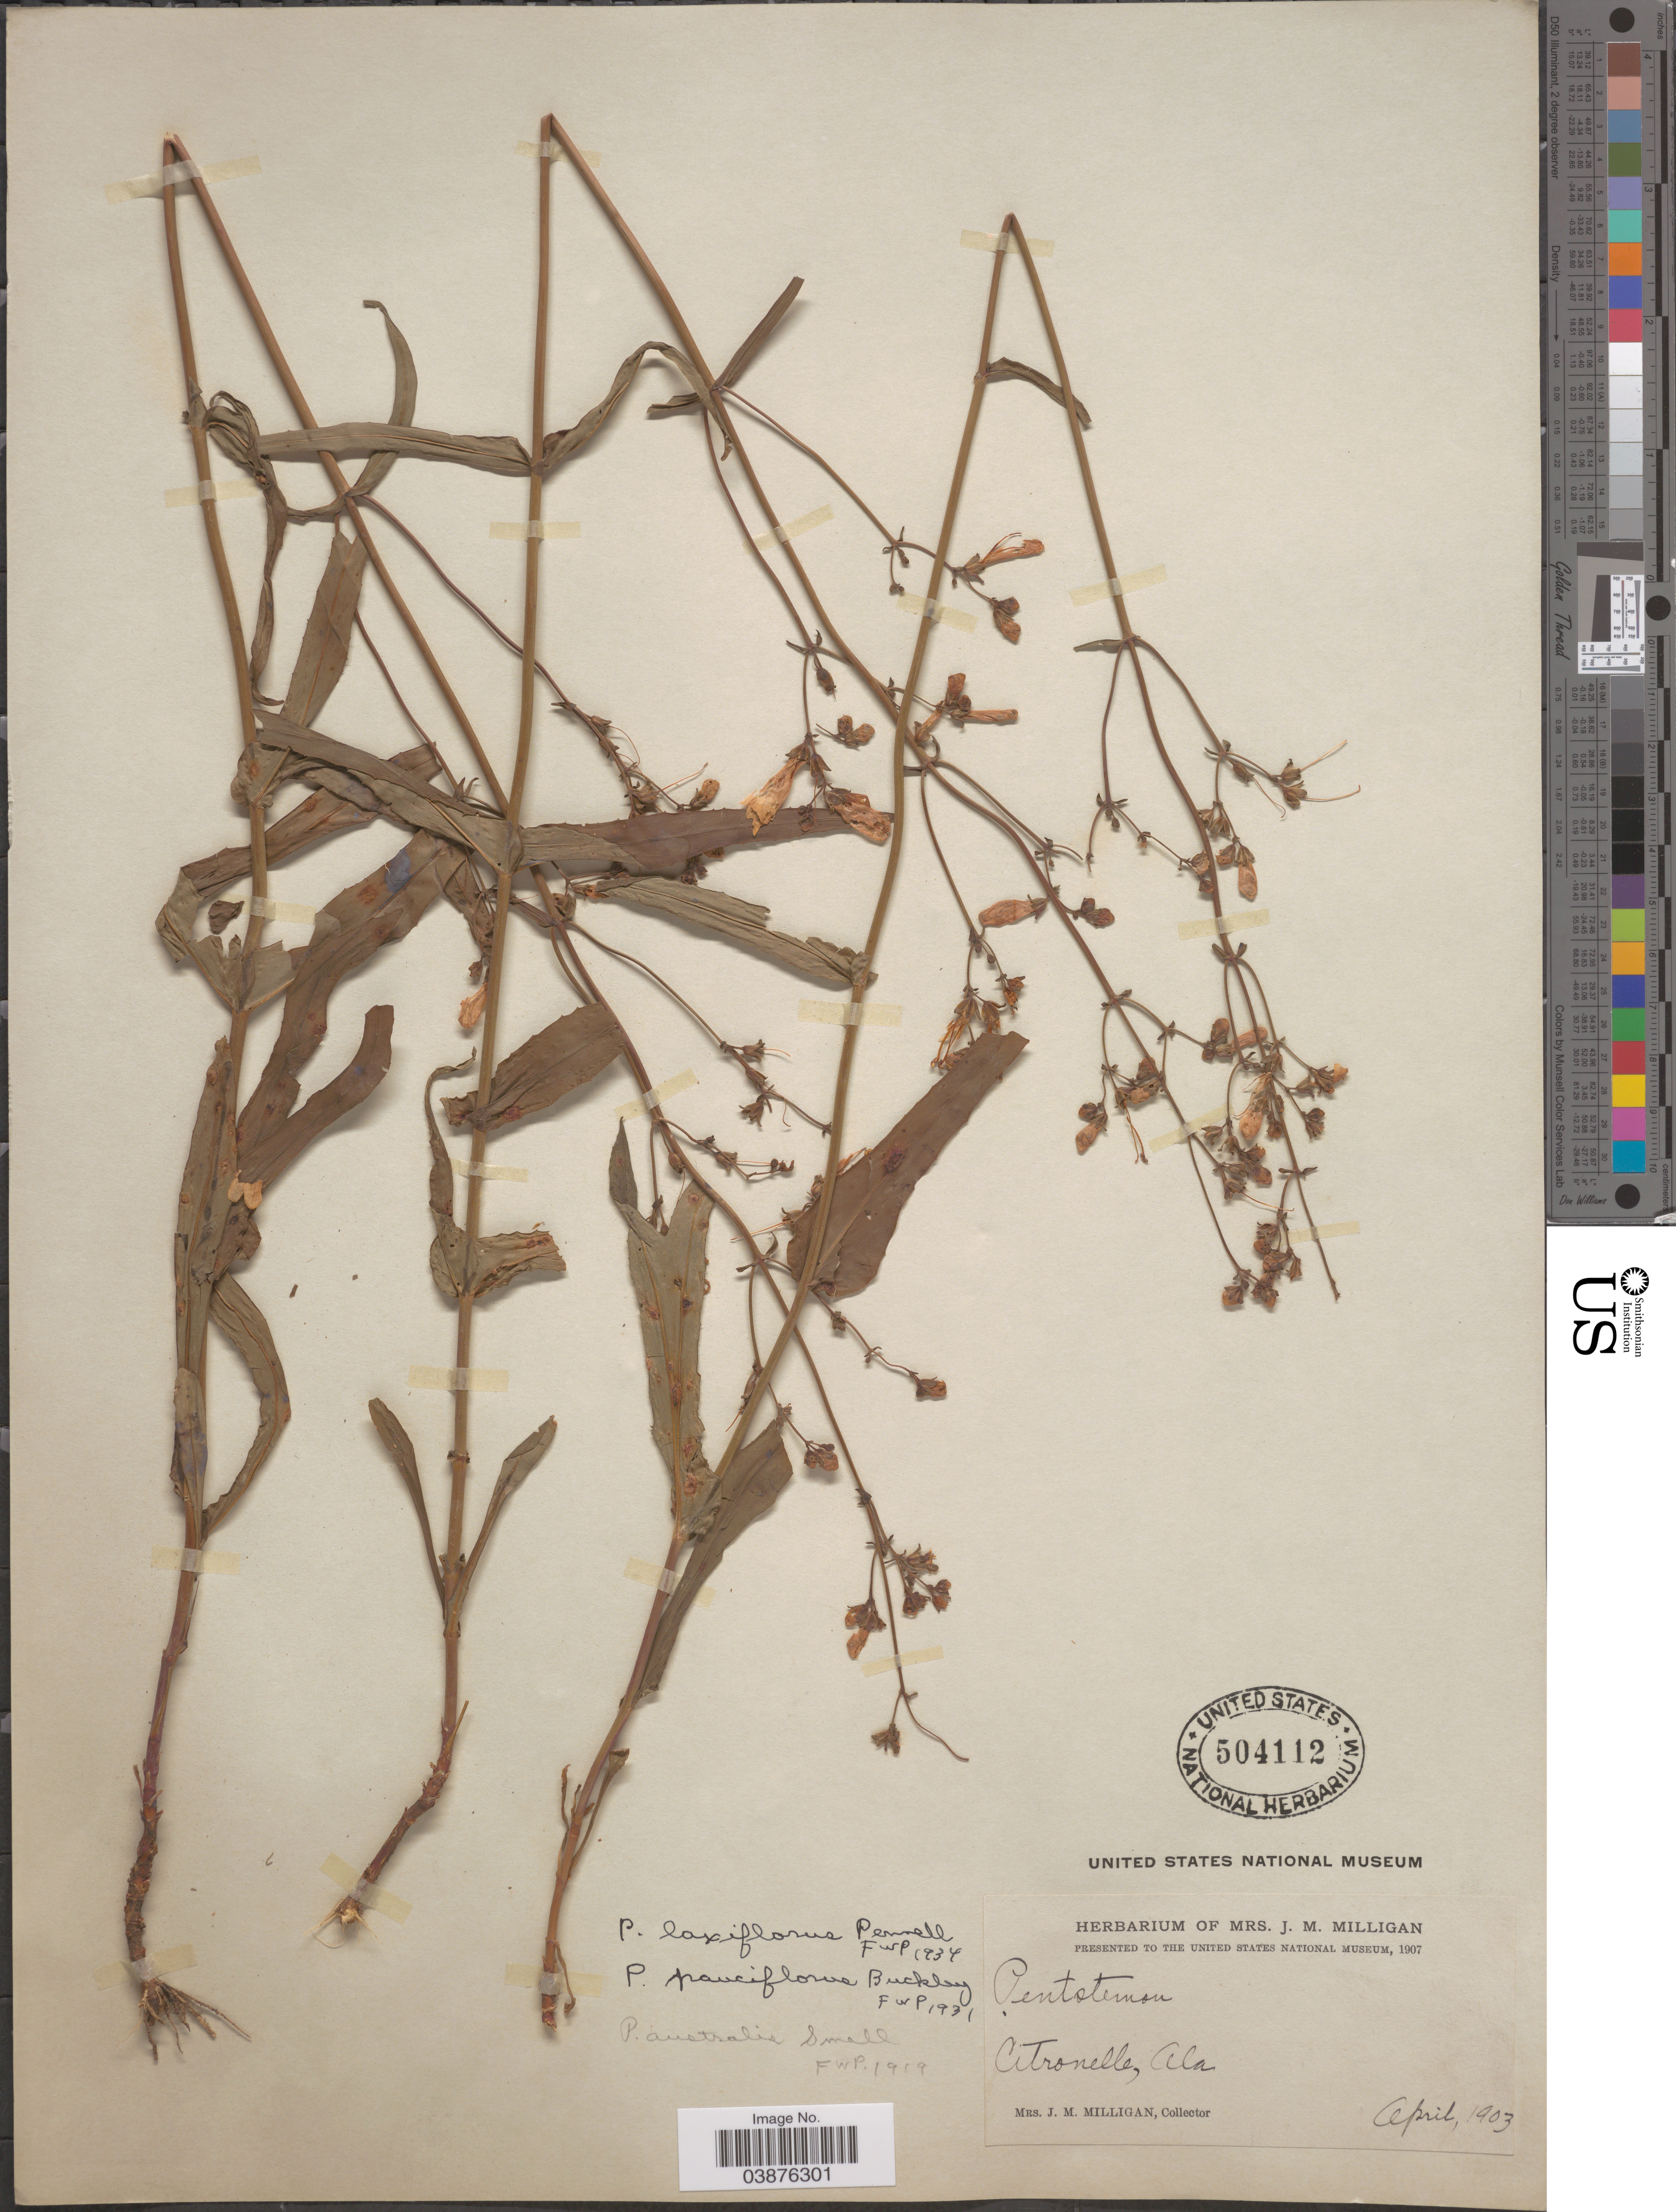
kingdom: Plantae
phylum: Tracheophyta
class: Magnoliopsida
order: Lamiales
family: Plantaginaceae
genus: Penstemon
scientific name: Penstemon laxiflorus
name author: Pennell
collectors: J. Milligan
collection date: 1903-04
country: United States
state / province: Alabama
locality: Citronelle.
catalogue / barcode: US 504112